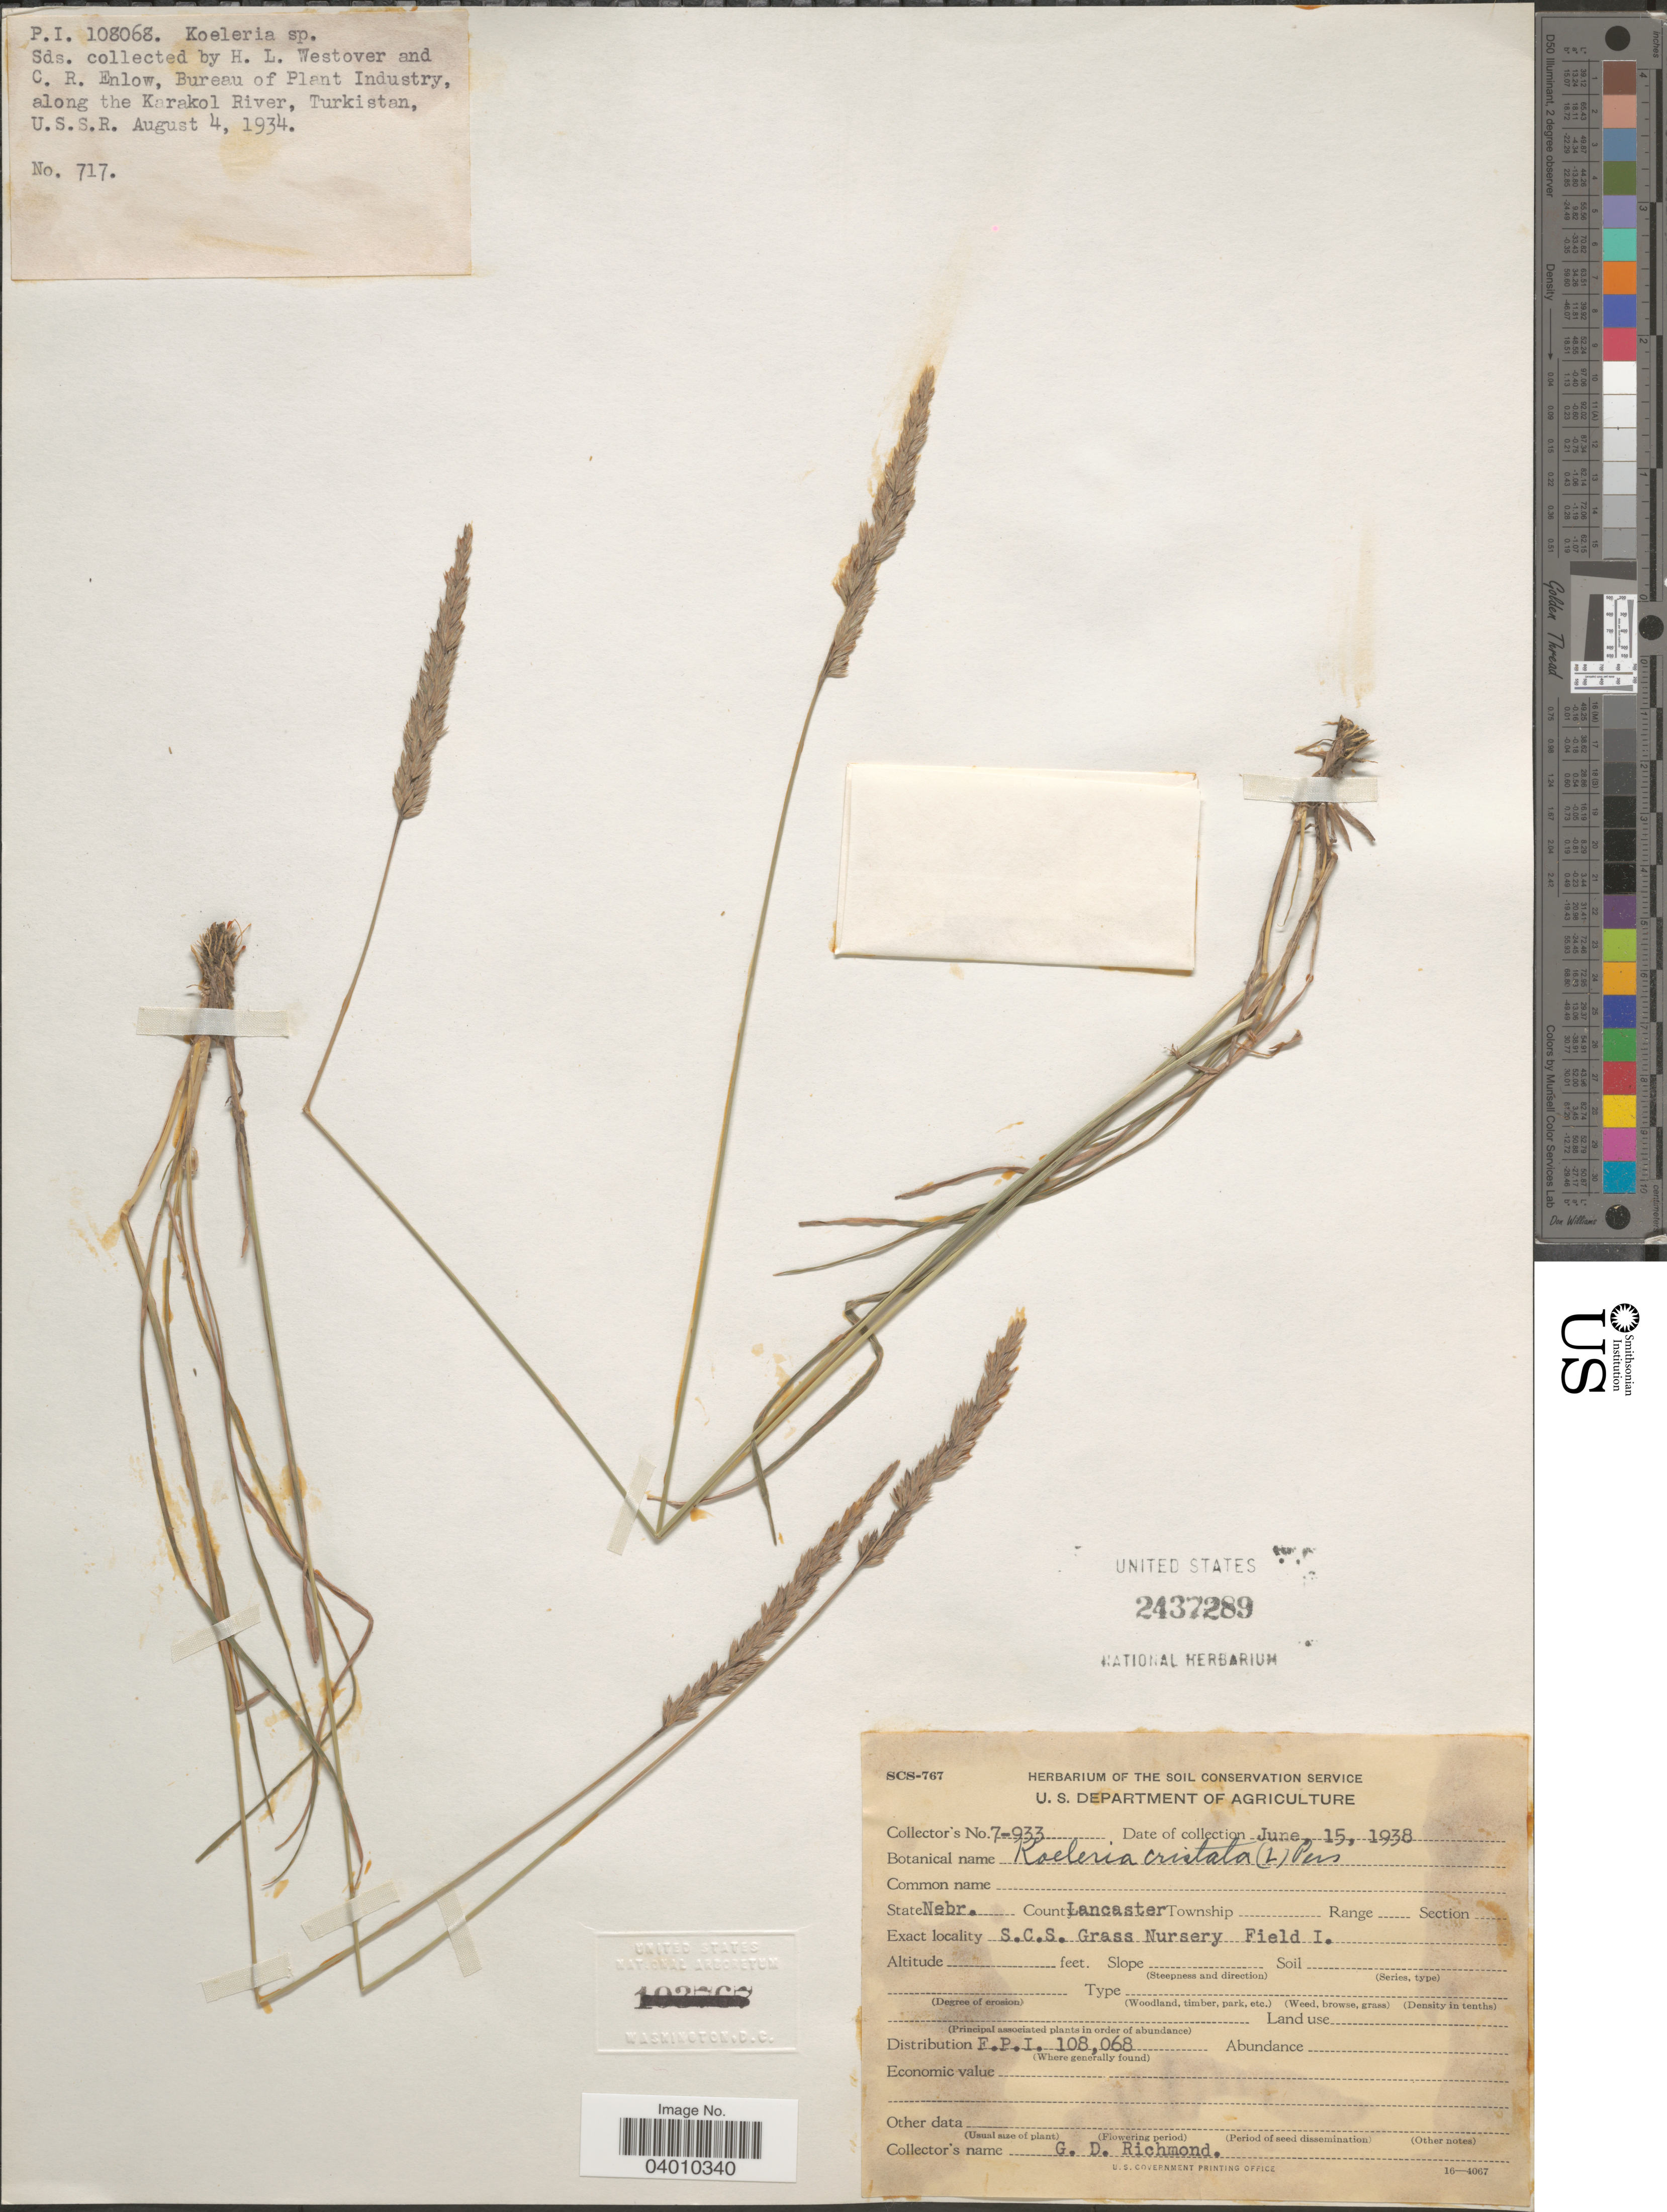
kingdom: Plantae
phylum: Tracheophyta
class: Liliopsida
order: Poales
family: Poaceae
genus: Koeleria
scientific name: Koeleria cristata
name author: (L.) Pers.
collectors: G. Richmond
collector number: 7-933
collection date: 1938-06-15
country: United States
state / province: Nebraska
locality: County Lancaster. S.C.S. Grass Nursery Field I.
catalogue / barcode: US 2437289